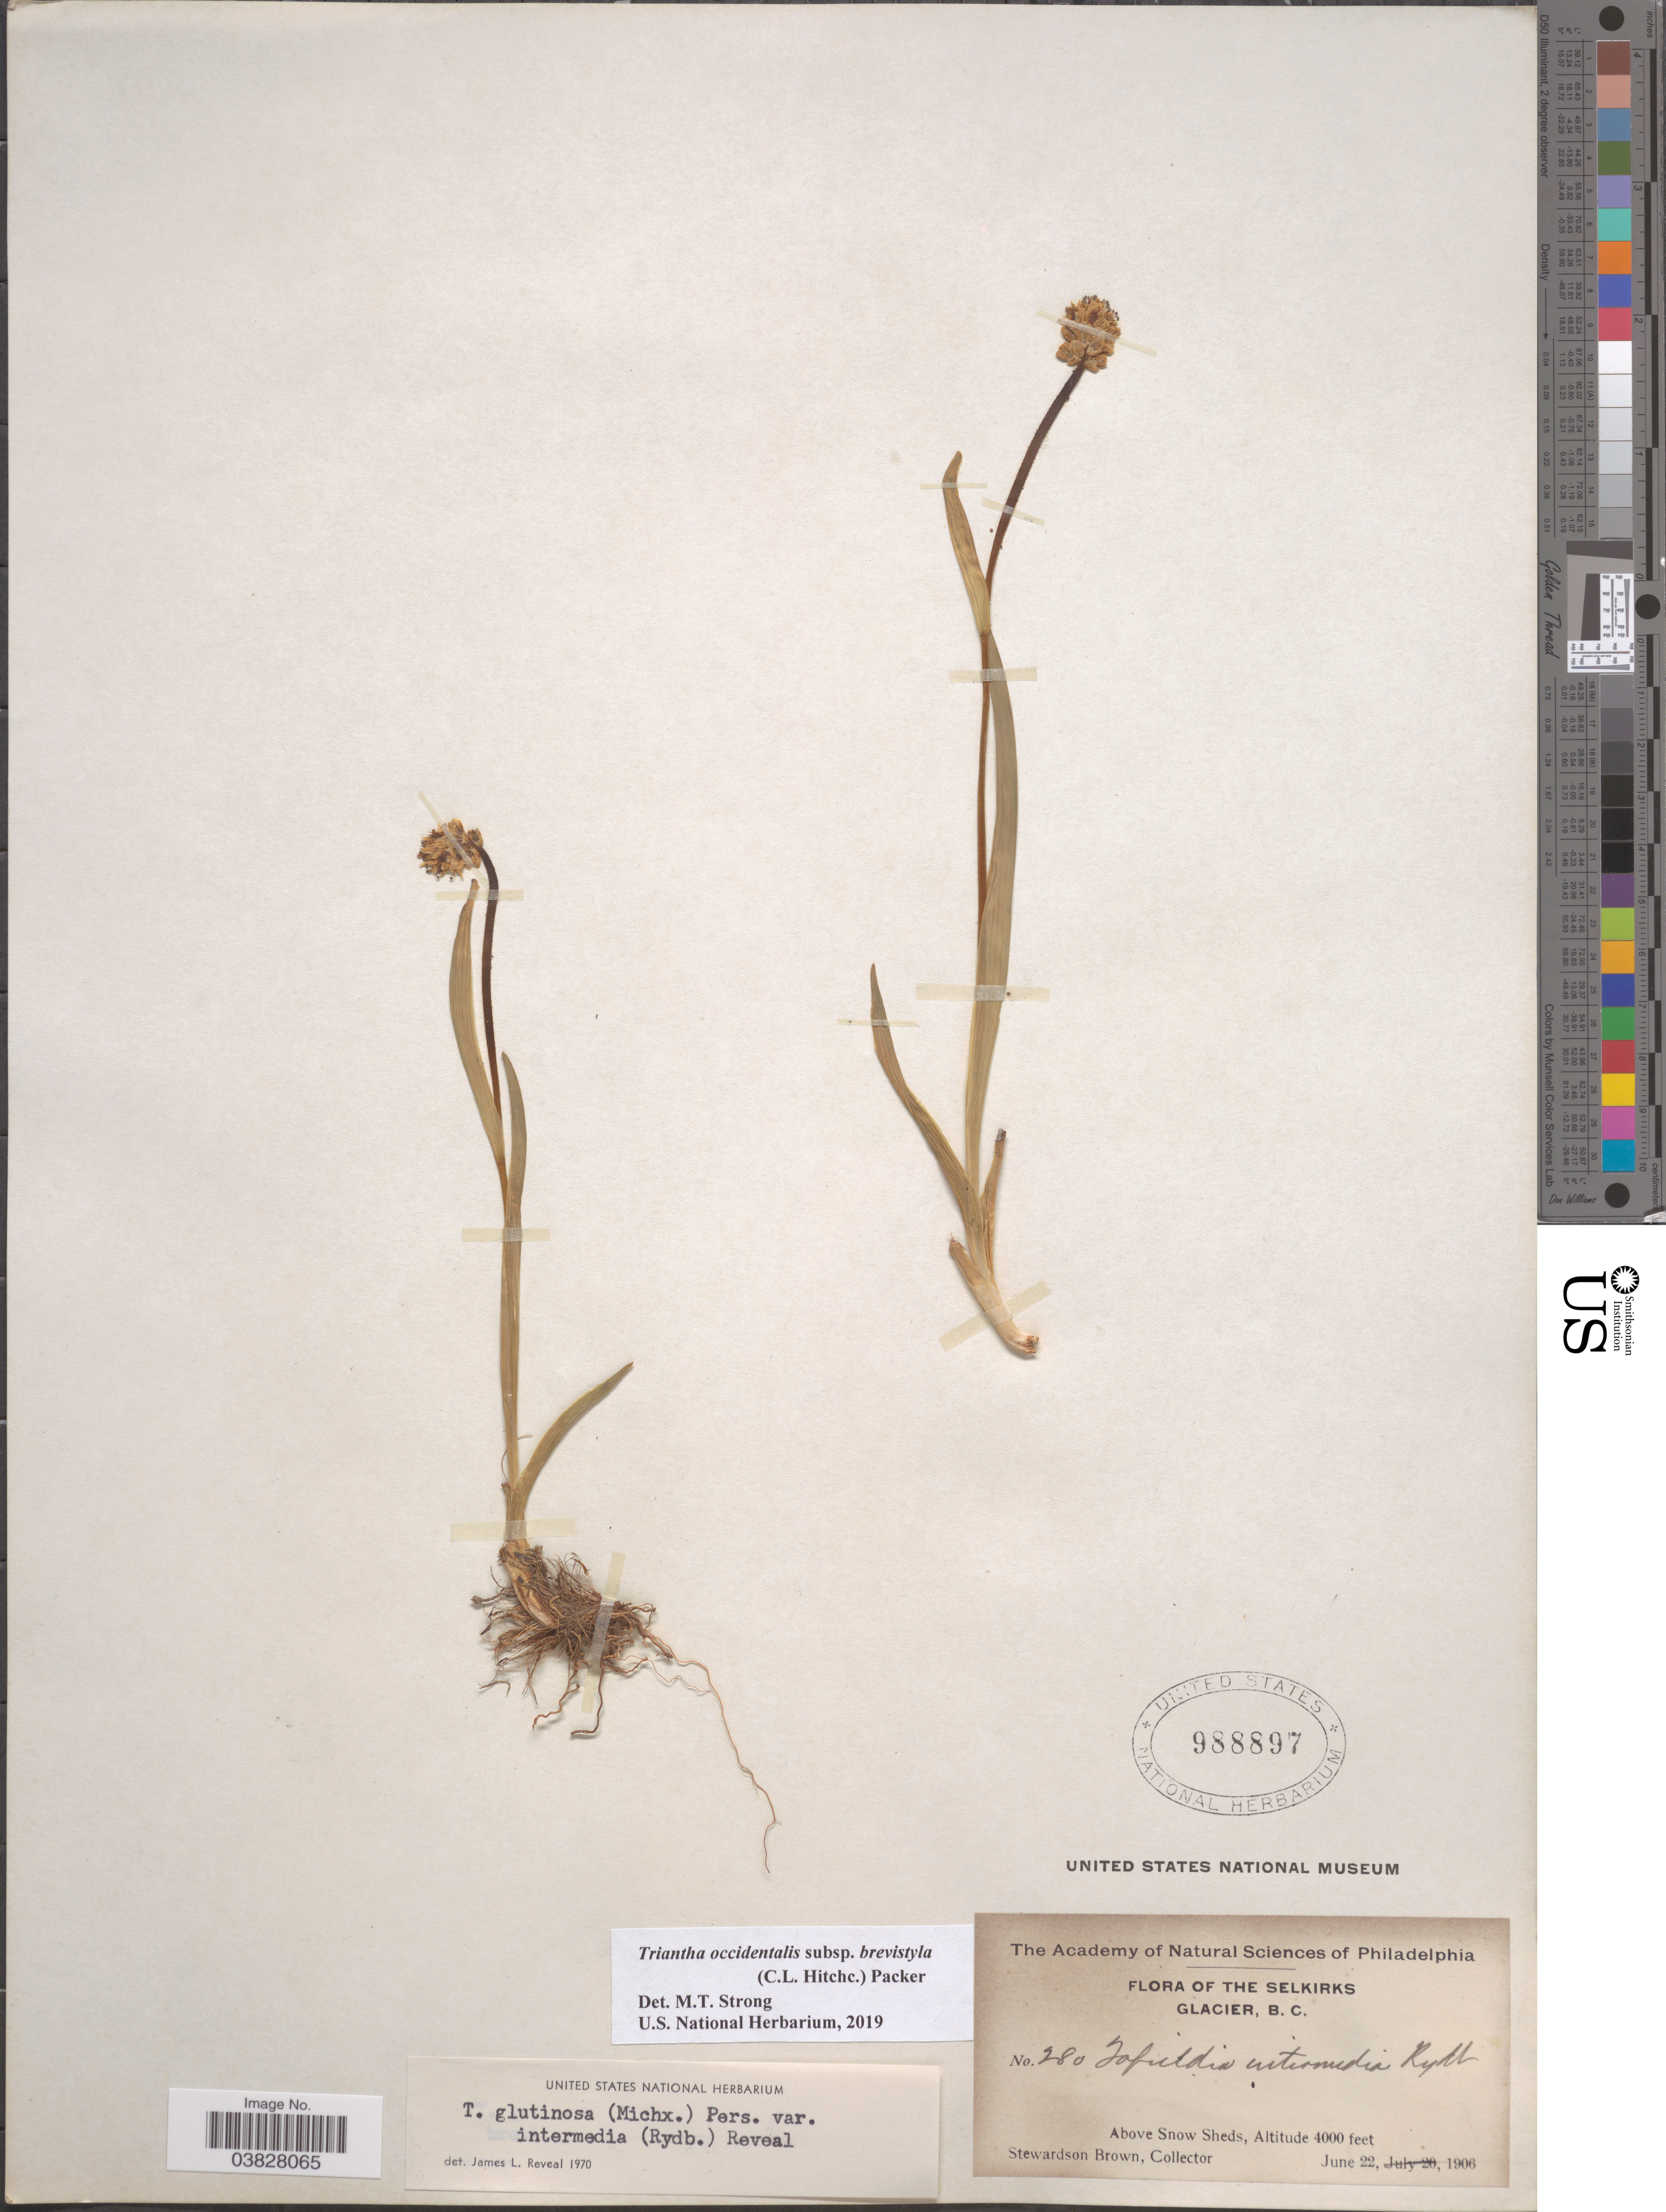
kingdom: Plantae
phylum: Tracheophyta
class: Liliopsida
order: Alismatales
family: Tofieldiaceae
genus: Triantha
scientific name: Triantha occidentalis subsp. brevistyla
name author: (C.L. Hitchc.) Packer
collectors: S. Brown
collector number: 280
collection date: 1906-06-22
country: Canada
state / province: British Columbia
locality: The Selkirks. Glacier. Above Snow Sheds.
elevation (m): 1219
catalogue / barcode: US 988897